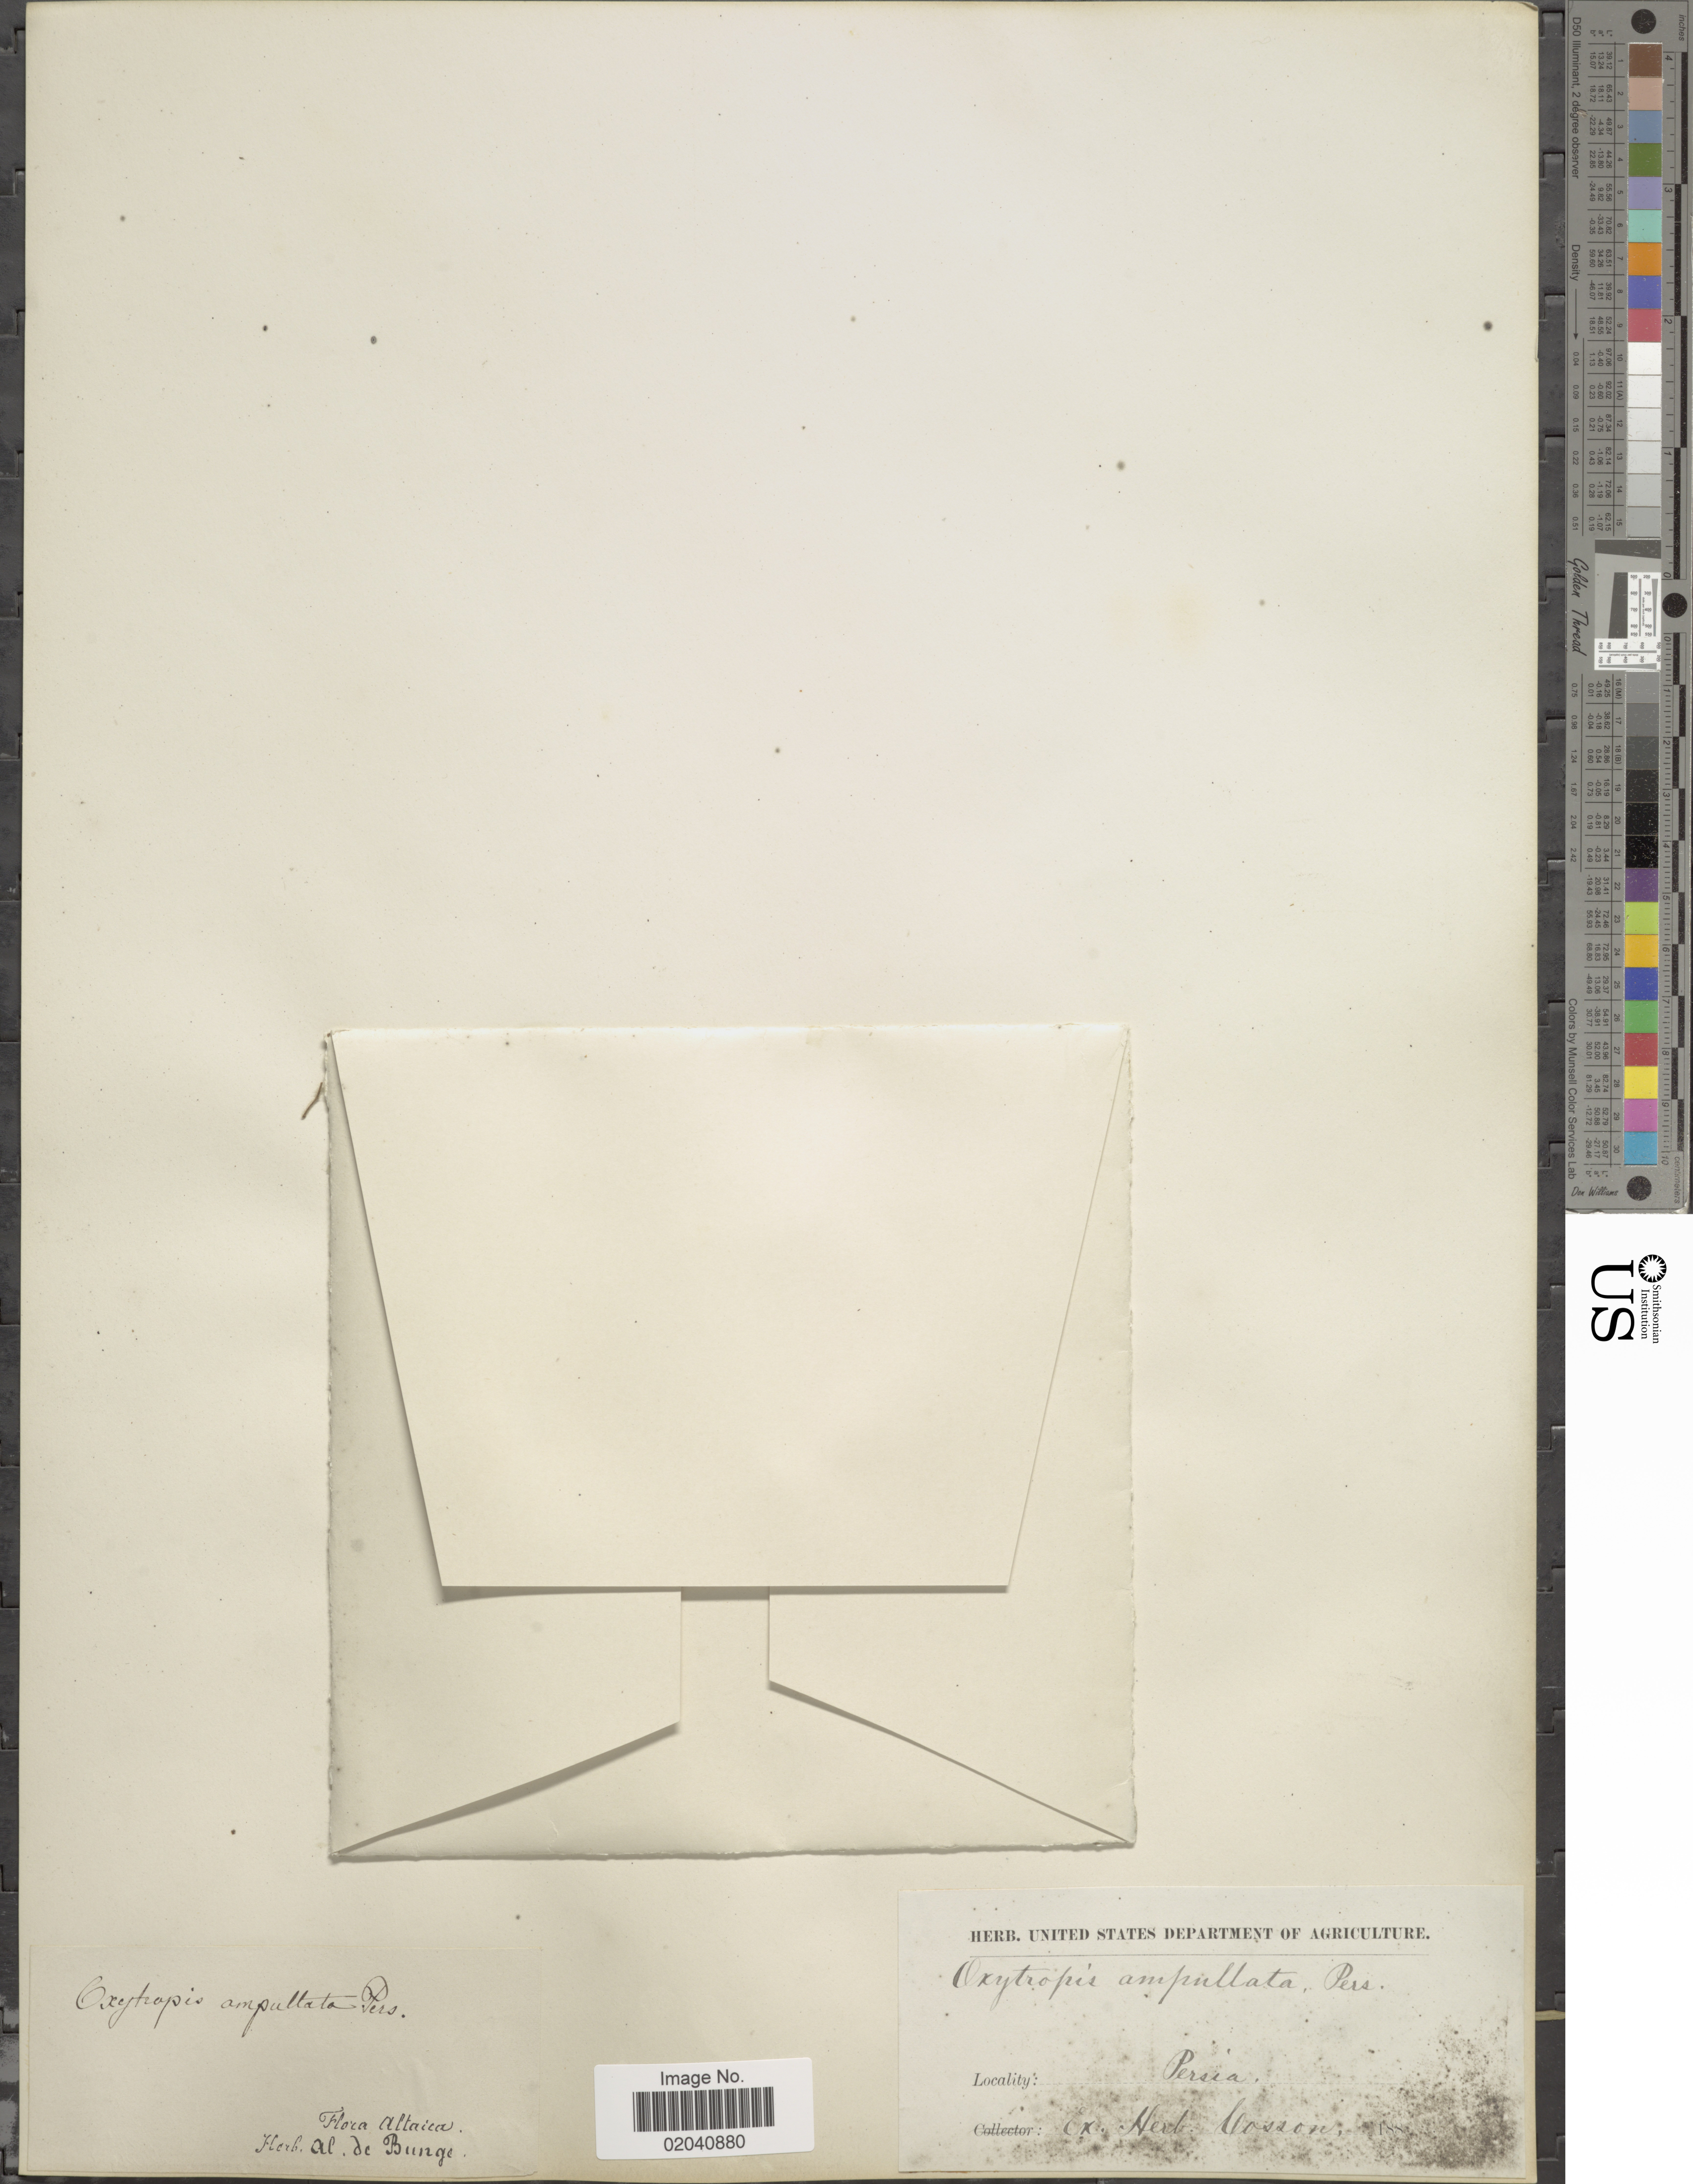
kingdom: Plantae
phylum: Tracheophyta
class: Magnoliopsida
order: Fabales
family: Fabaceae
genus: Oxytropis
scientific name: Oxytropis ampullata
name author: (Pall.) Pers.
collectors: ex herb. Bunge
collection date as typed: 188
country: Iran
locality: Altaica, Persia